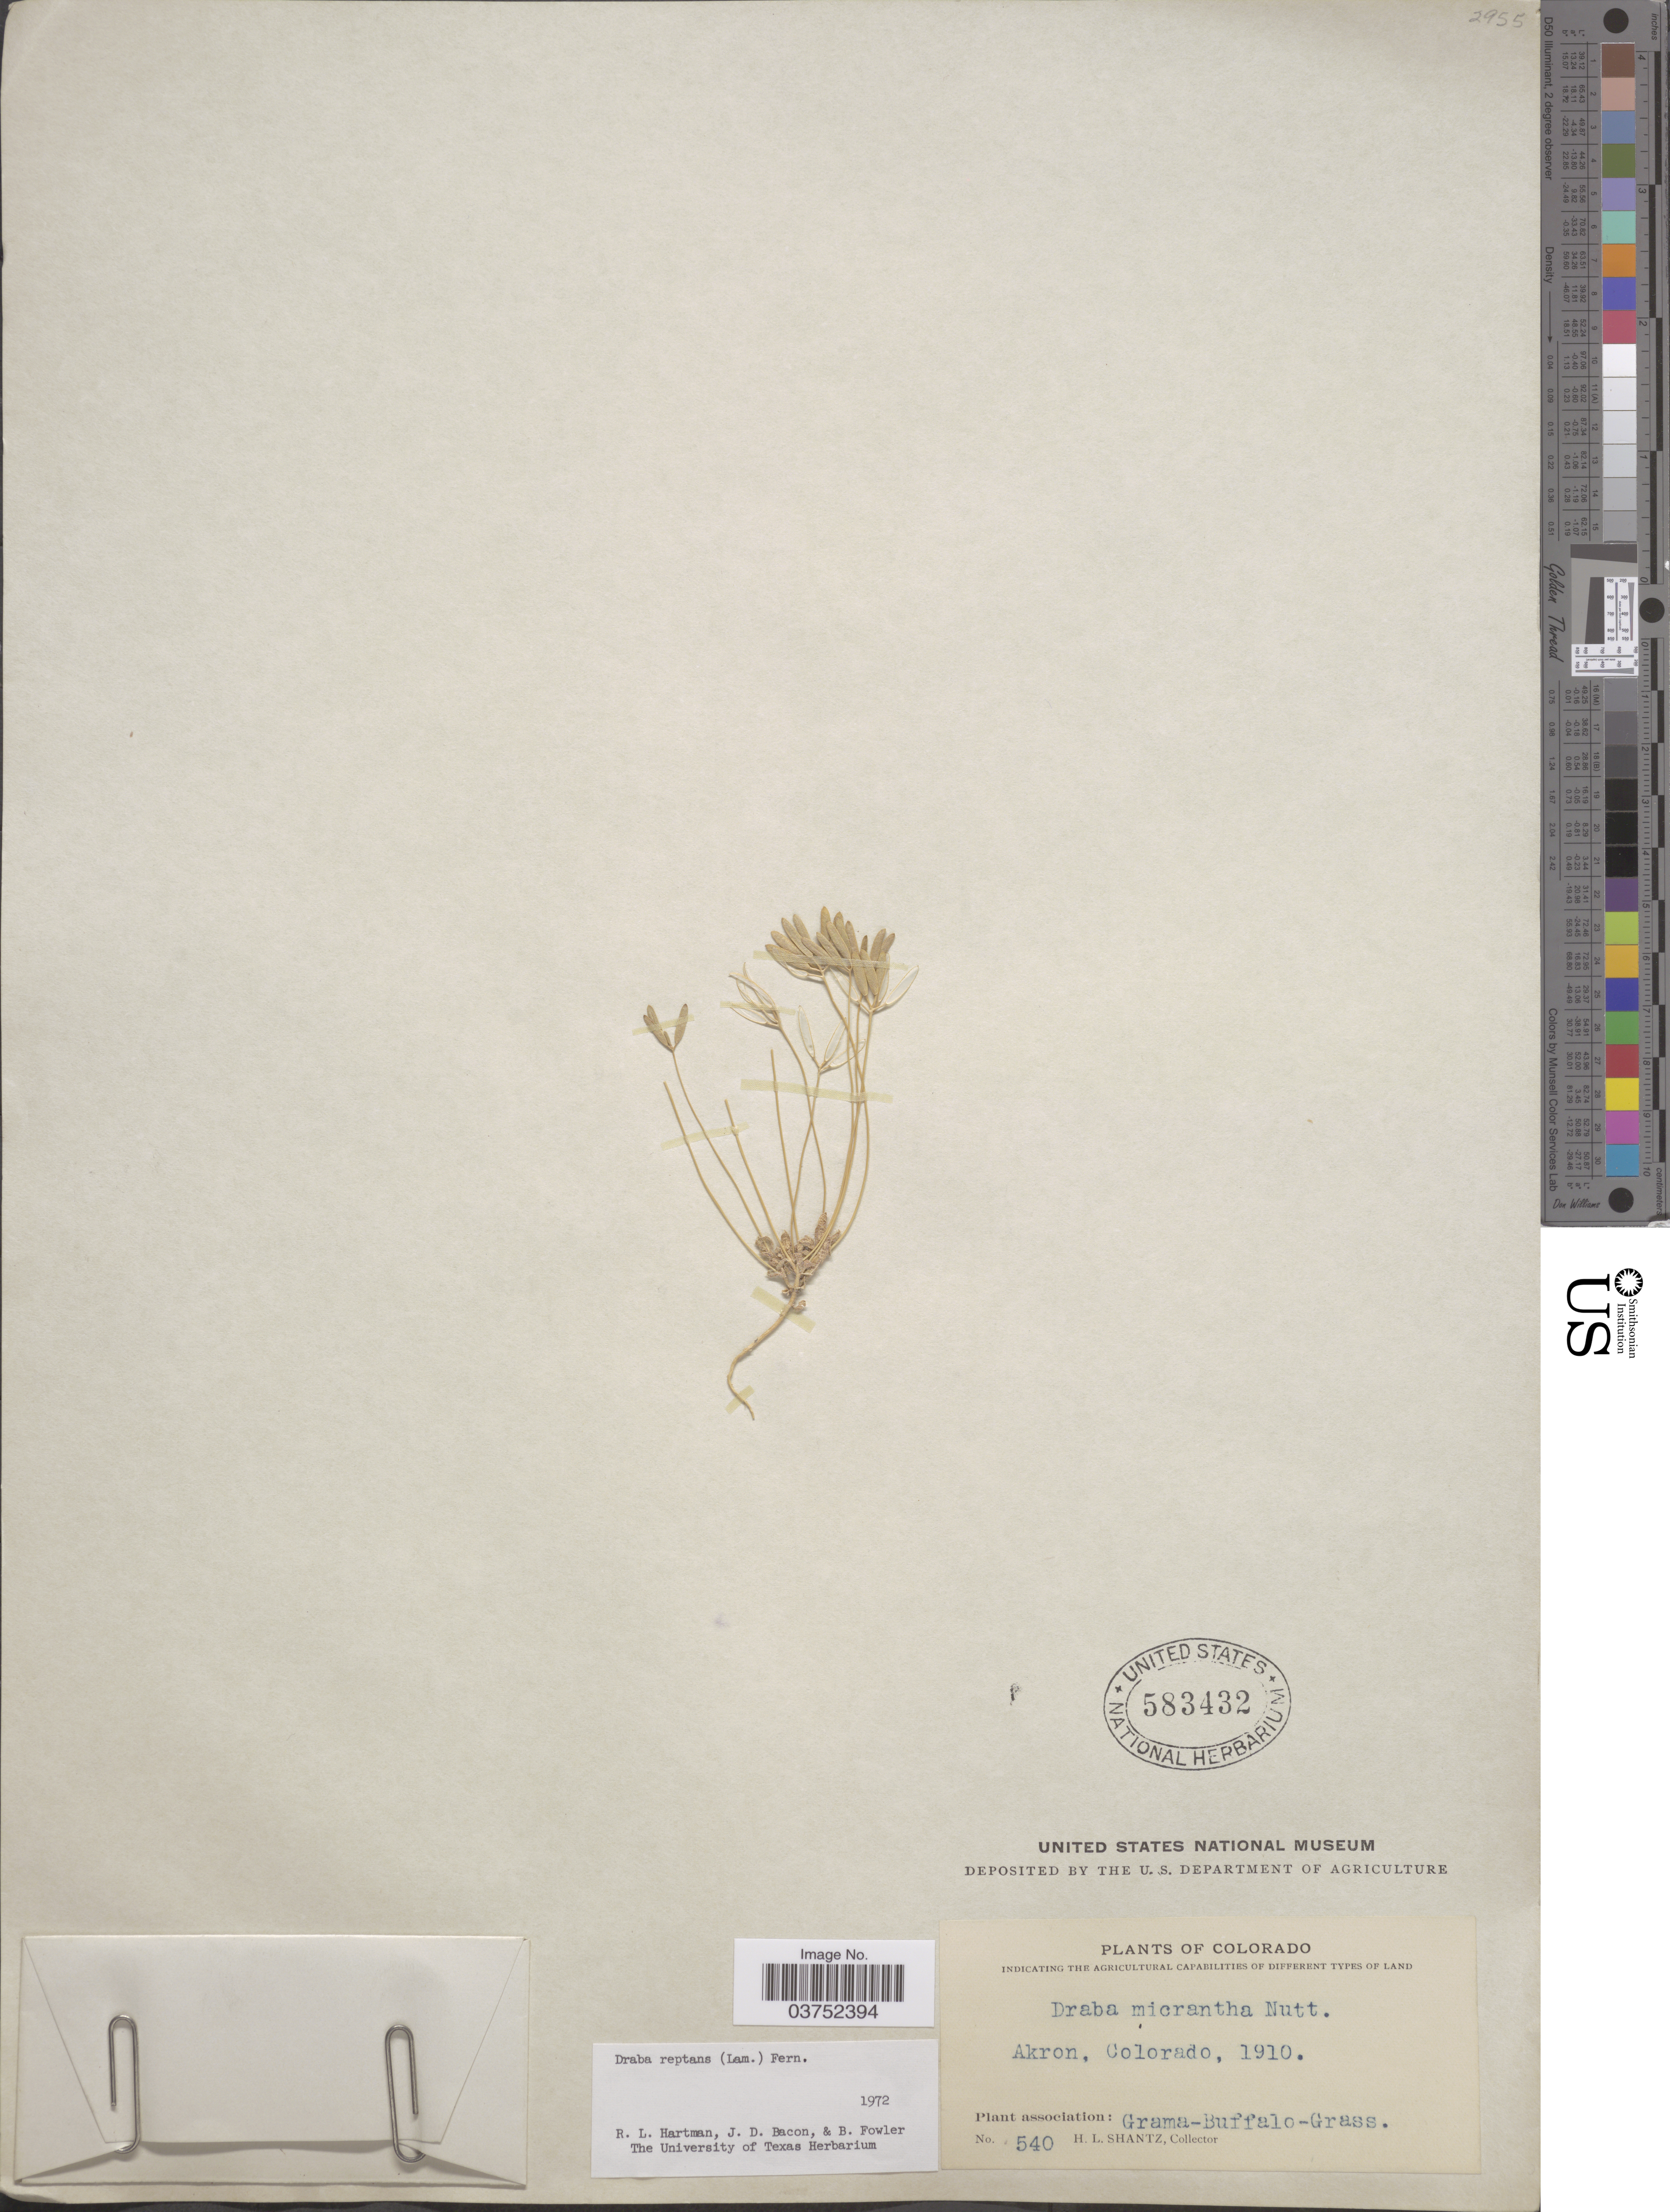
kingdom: Plantae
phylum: Tracheophyta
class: Magnoliopsida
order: Brassicales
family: Brassicaceae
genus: Draba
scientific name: Draba reptans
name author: (Lam.) Fernald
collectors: H. Shantz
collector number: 540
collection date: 1910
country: United States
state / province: Colorado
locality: Akron.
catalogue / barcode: US 583432